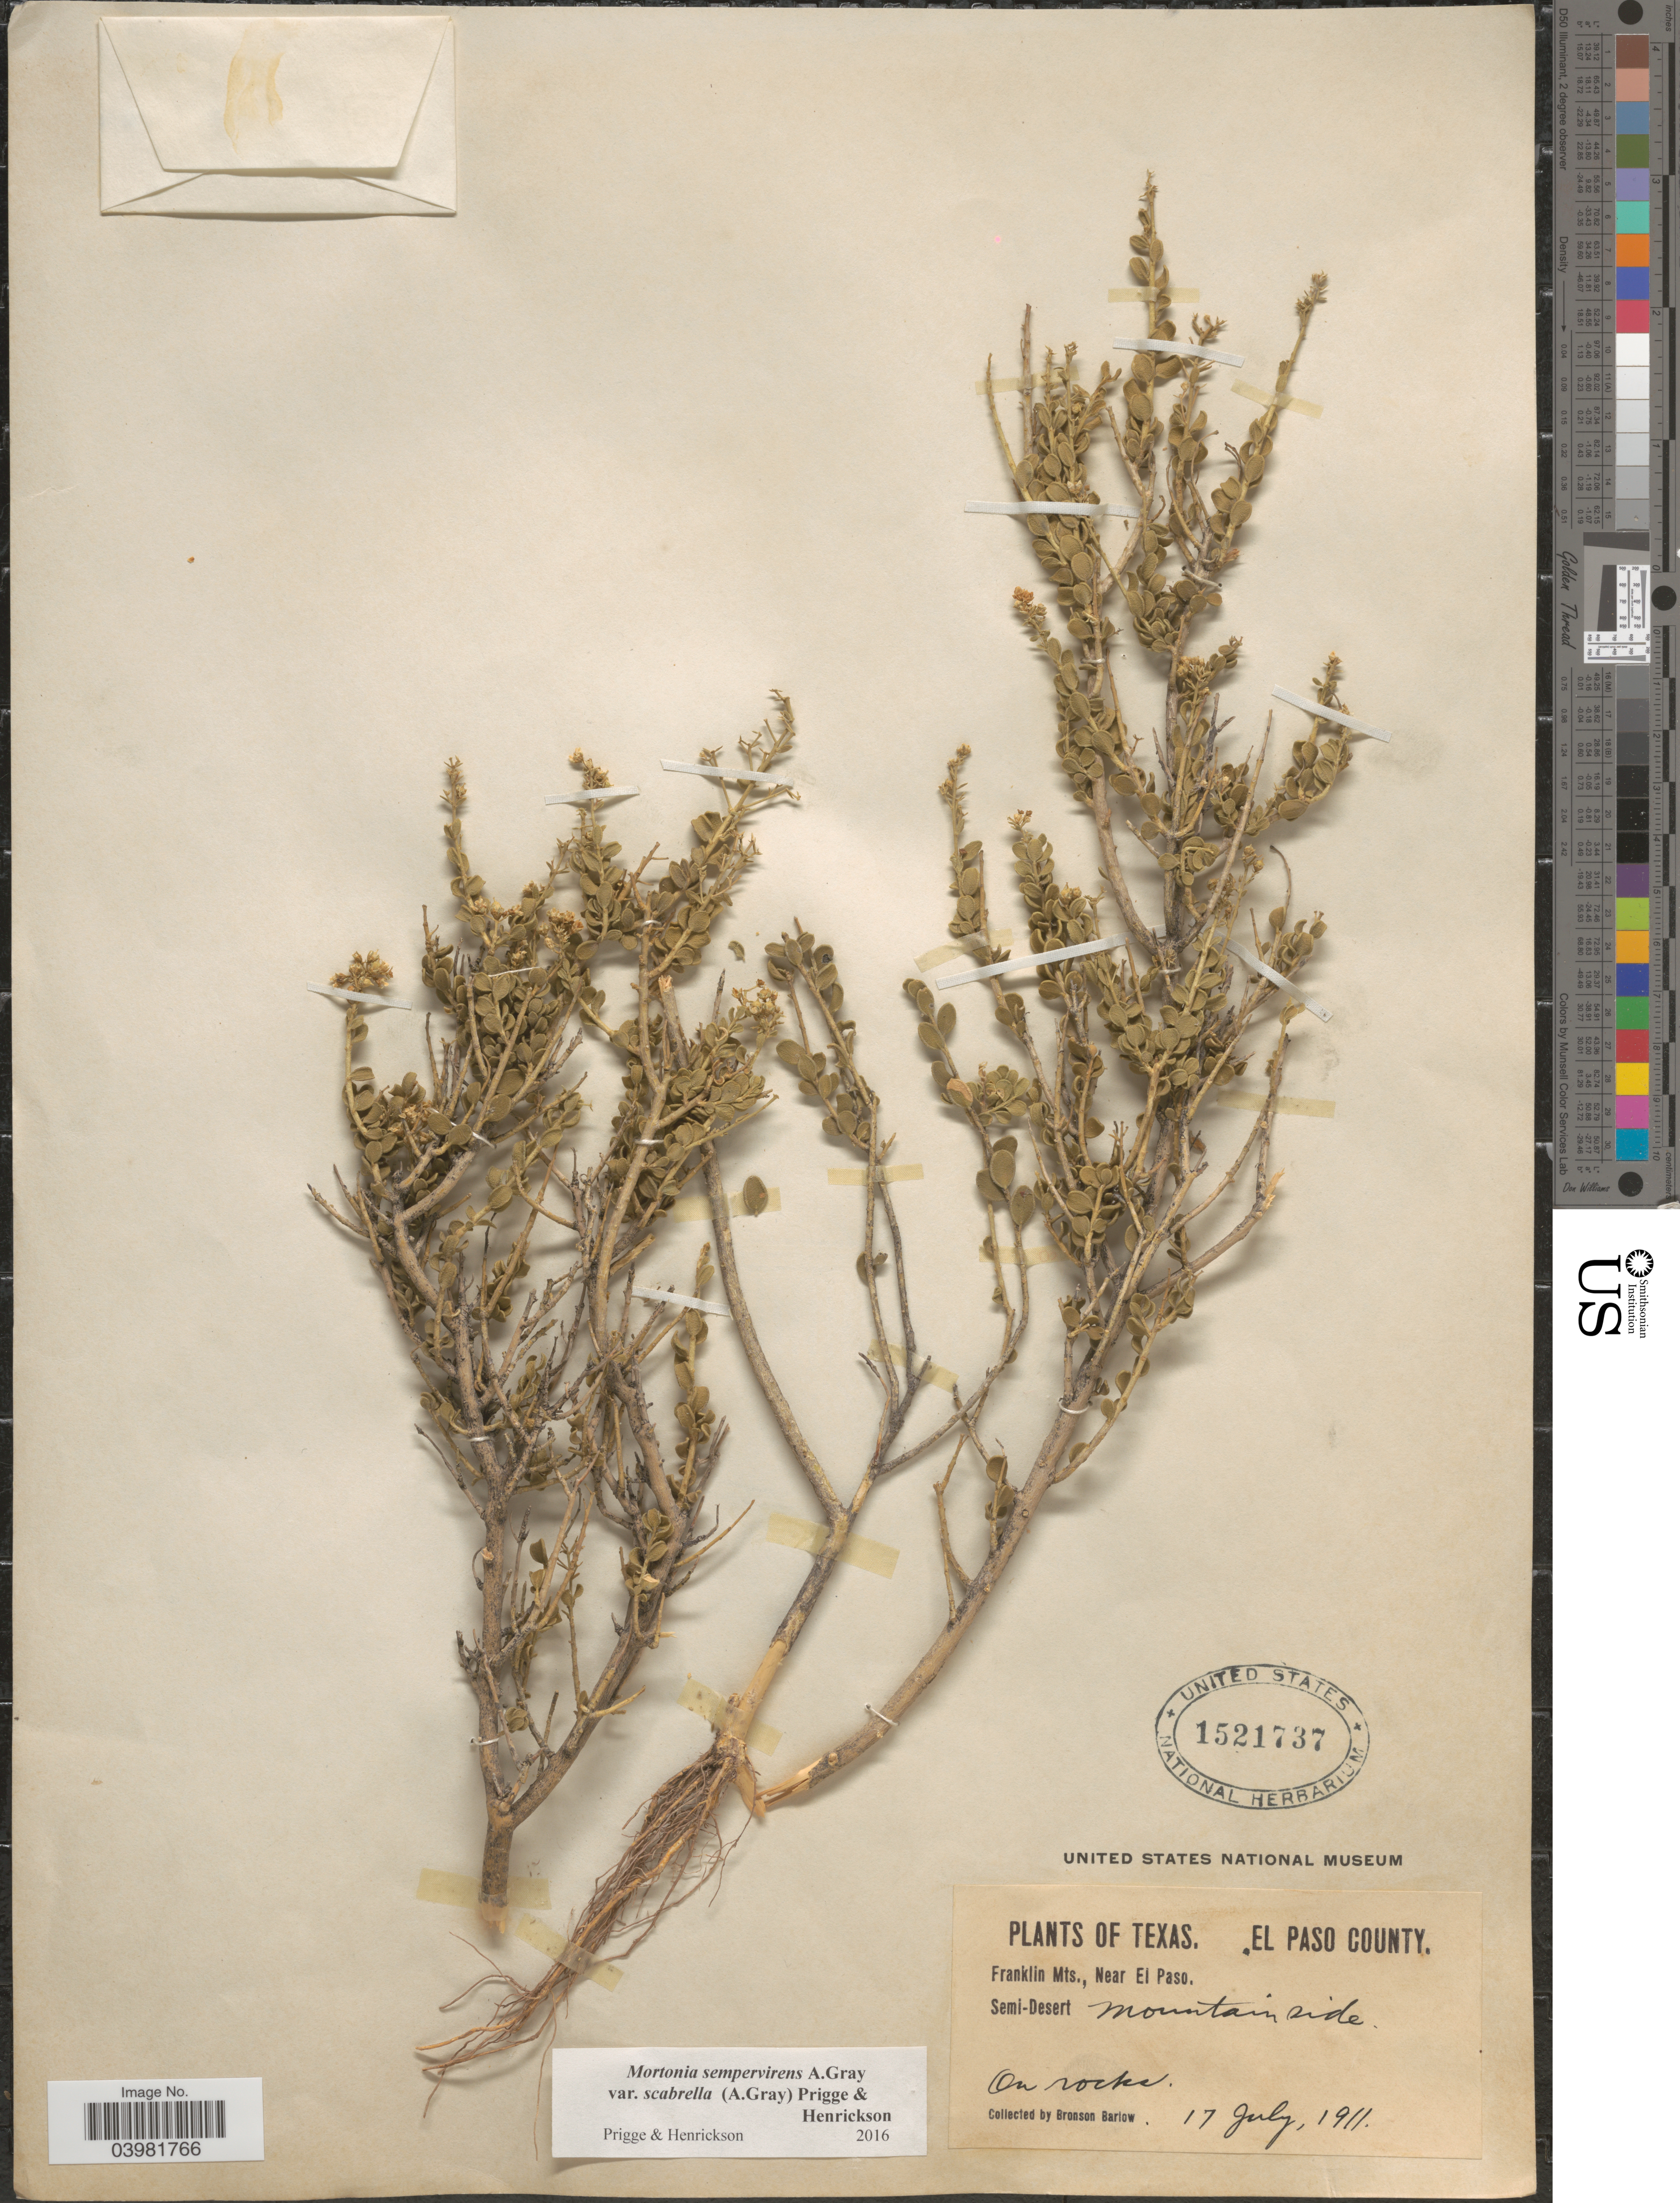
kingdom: Plantae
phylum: Tracheophyta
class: Magnoliopsida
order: Celastrales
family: Celastraceae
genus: Mortonia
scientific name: Mortonia scabrella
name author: A. Gray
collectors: Barlow, B.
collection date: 1911-07-17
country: United States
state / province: Texas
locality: El Paso County. Franklin Mts., Near El Paso. Semi-Desert Mountain side.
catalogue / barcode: US 1521737